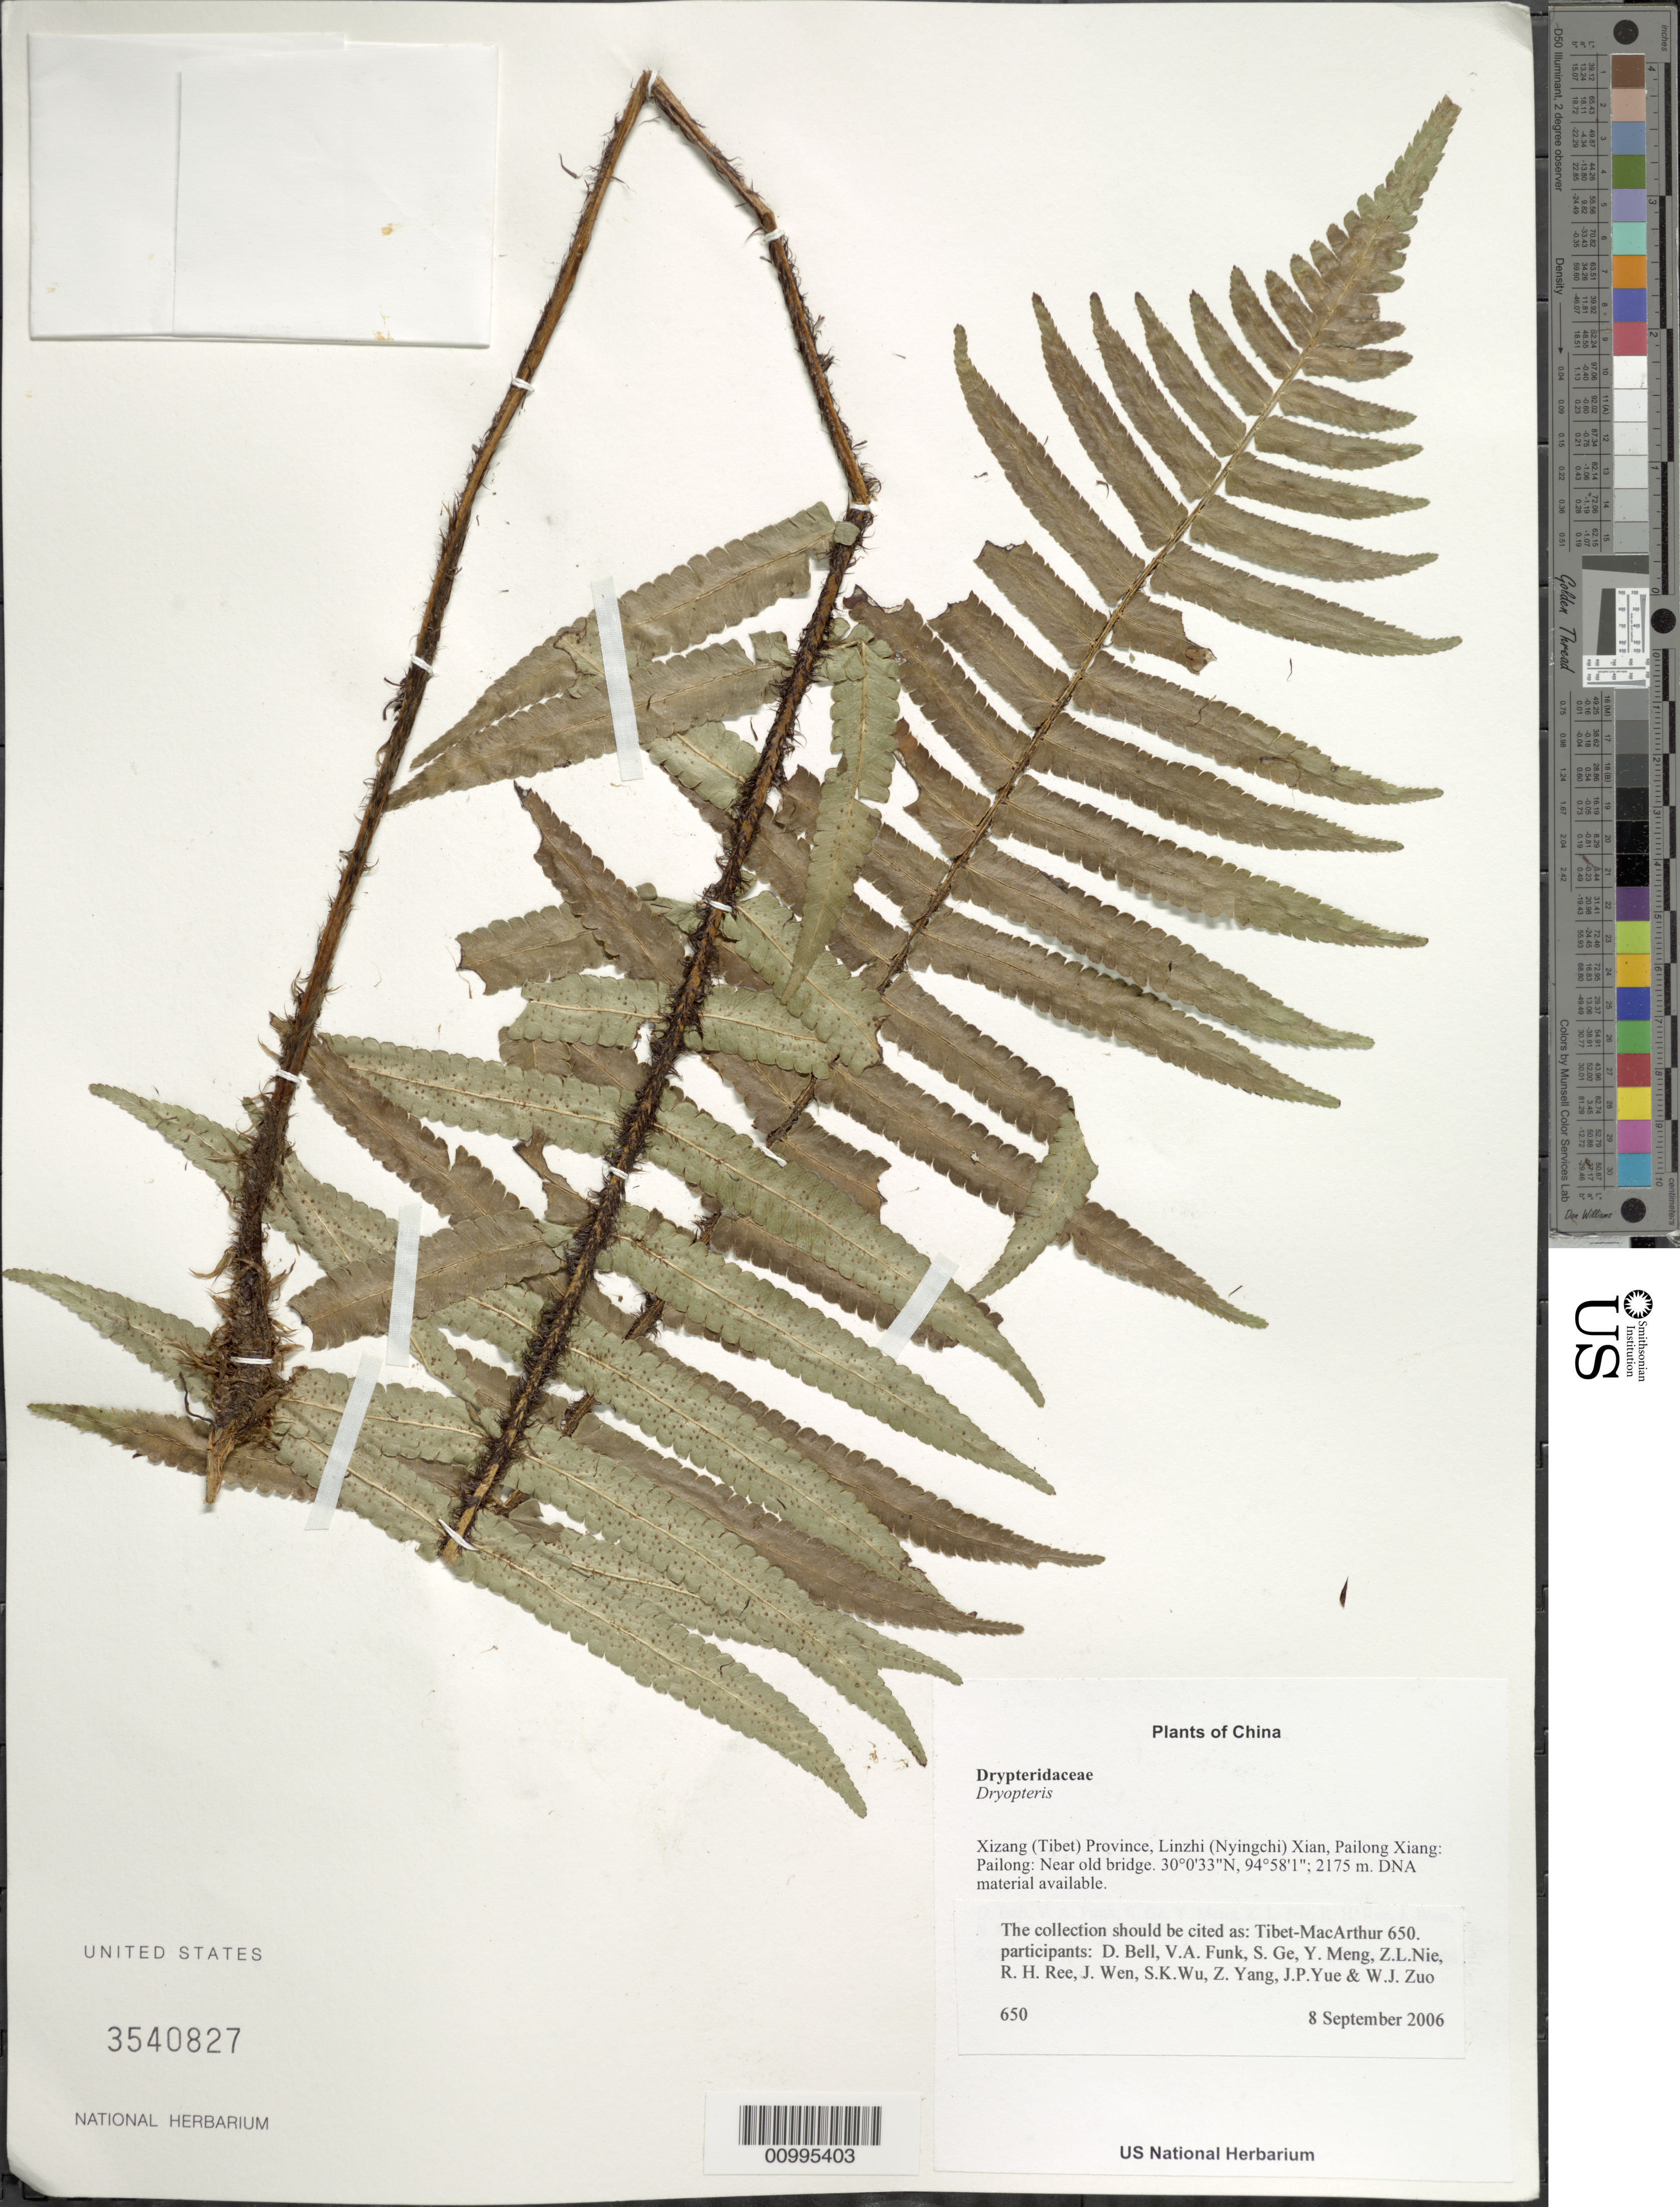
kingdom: Plantae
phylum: Tracheophyta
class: Polypodiopsida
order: Polypodiales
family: Dryopteridaceae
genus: Dryopteris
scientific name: Dryopteris sp.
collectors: Tibet-MacArthur, D. A. Bell, V. Funk, S. Ge, Y. Meng, Z. Nie, R. Ree, J. Wen, S. K. Wu, Z. Yang, J. Yue & W. Zuo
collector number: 650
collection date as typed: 08 Sep 2006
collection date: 2006-09-08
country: China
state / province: Xizang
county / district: Linzhi (Nyingchi) Xian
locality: Pailong Xiang: Pailong. Near old bridge.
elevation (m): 2175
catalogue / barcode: US 3540827